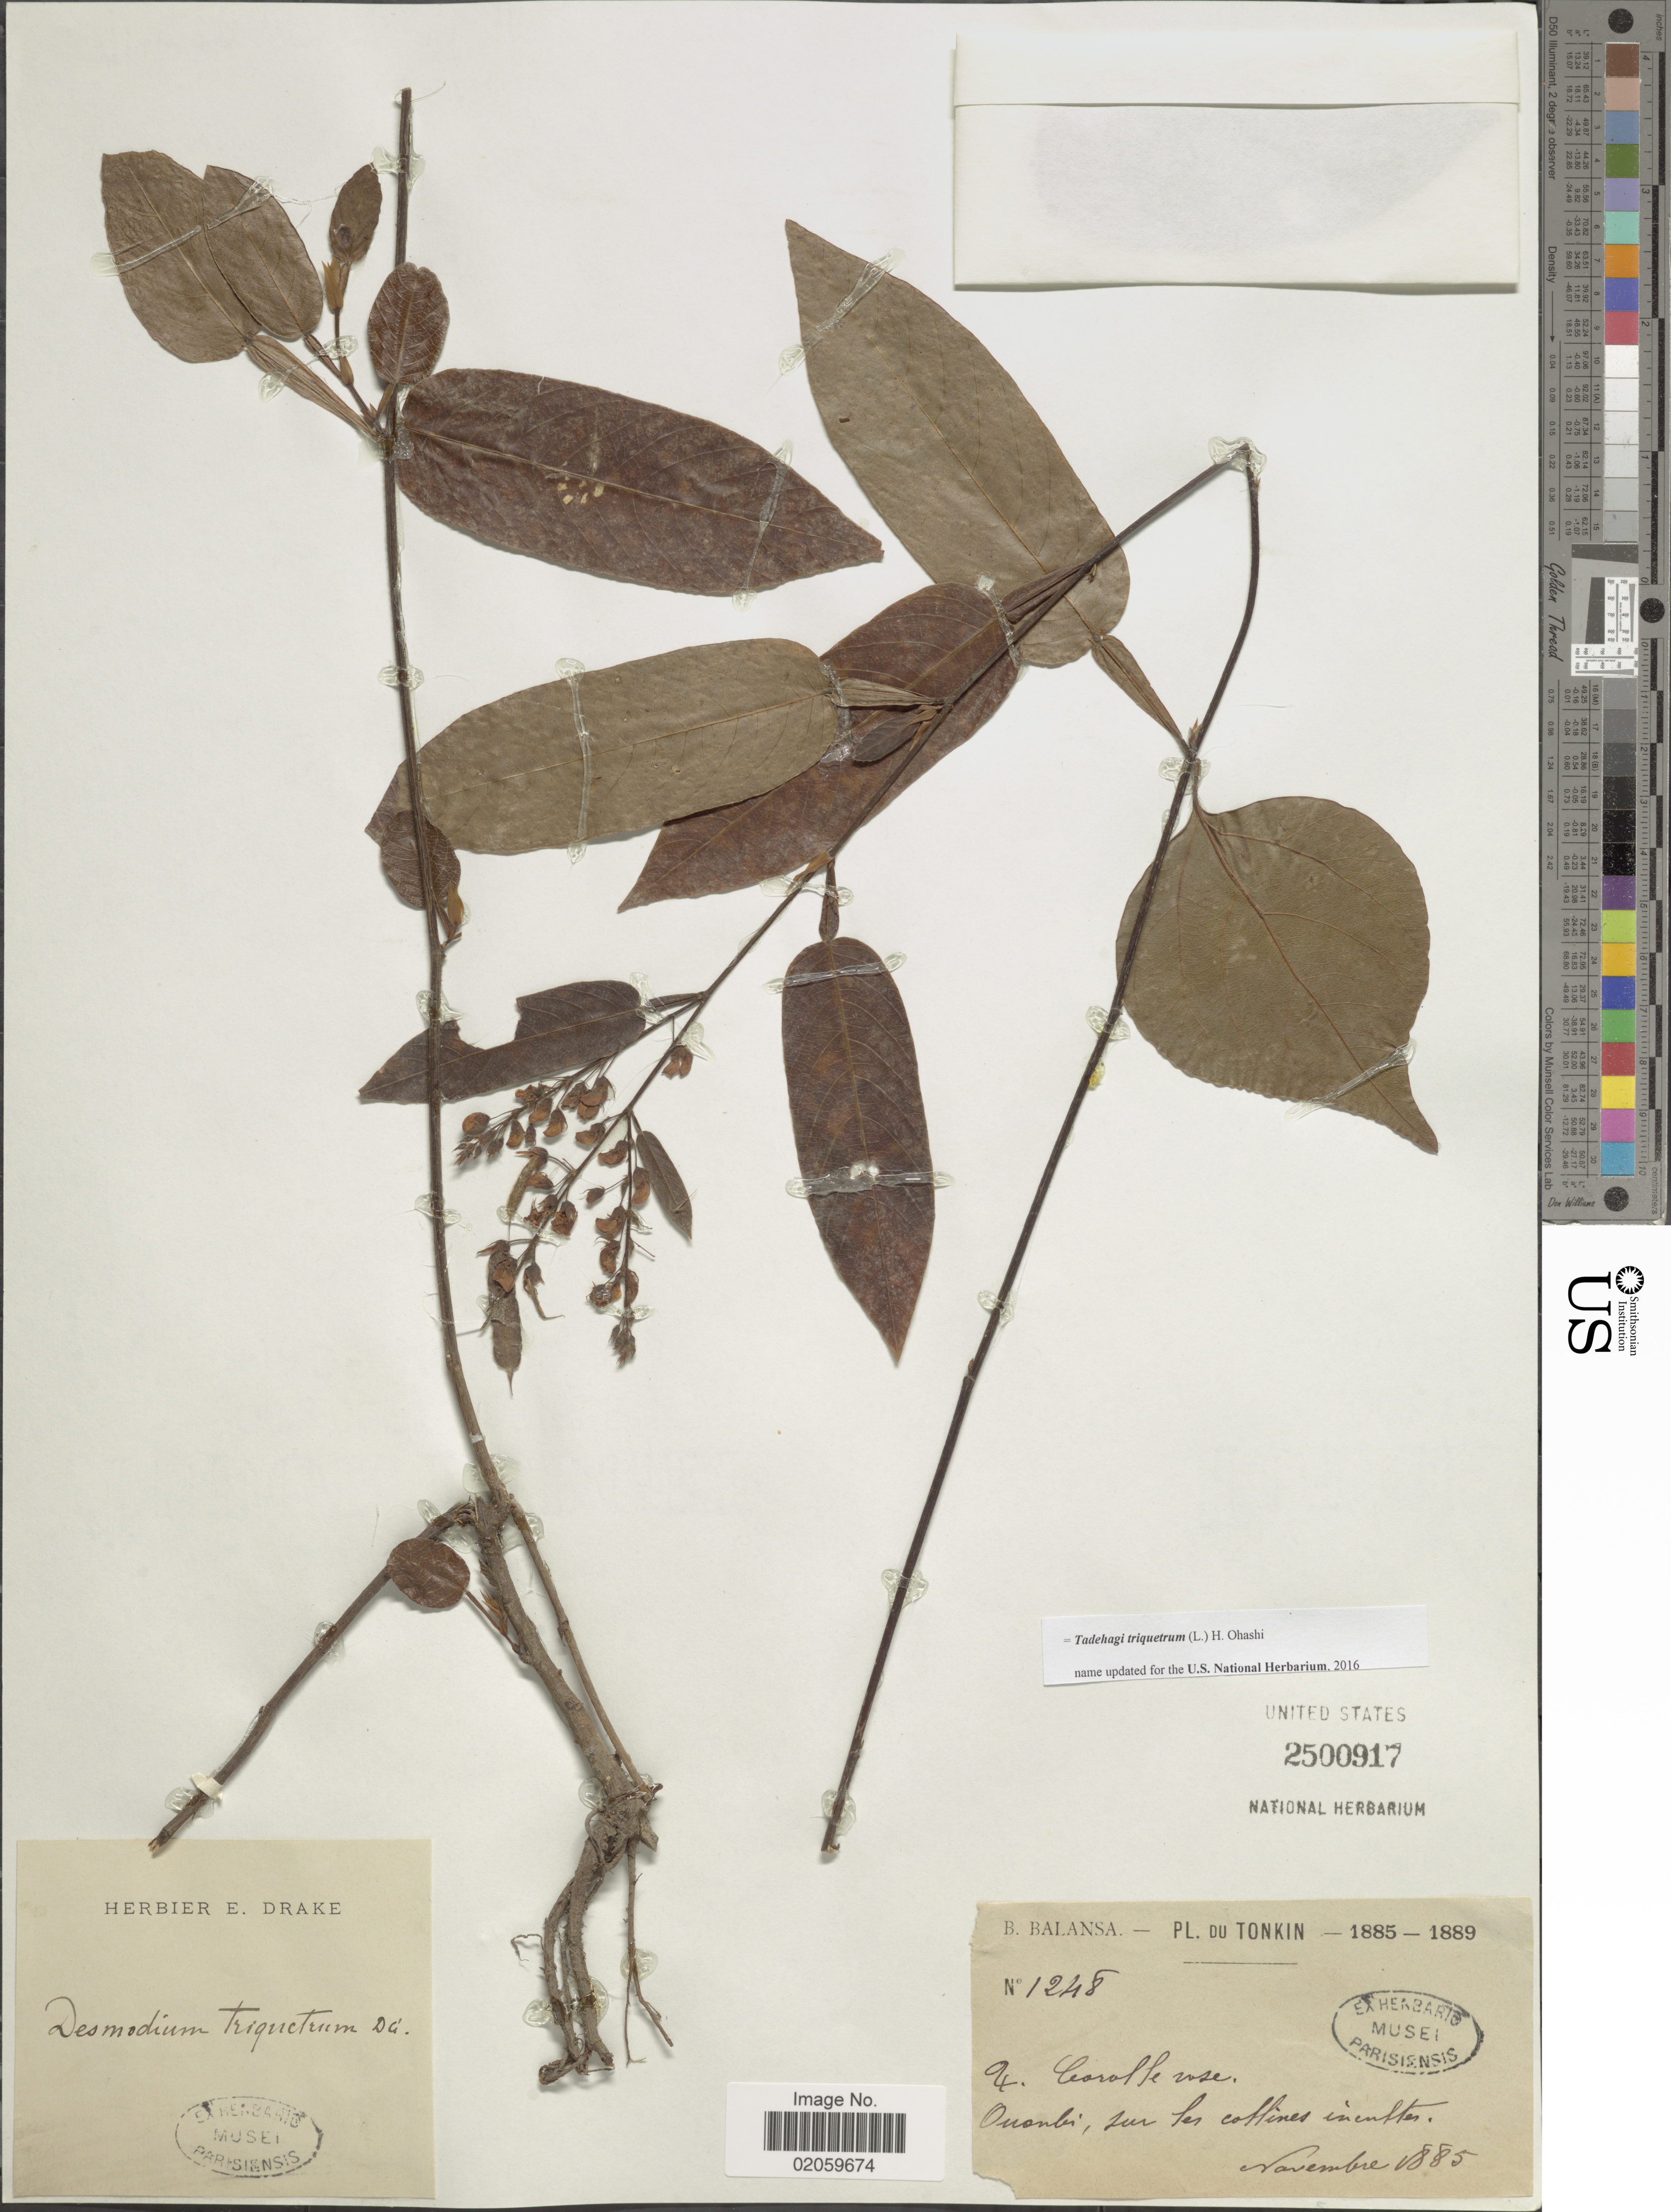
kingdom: Plantae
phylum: Tracheophyta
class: Magnoliopsida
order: Fabales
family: Fabaceae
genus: Tadehagi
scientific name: Tadehagi triquetrum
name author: (L.) H. Ohashi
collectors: B. Balansa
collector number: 1248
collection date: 1885-11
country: Vietnam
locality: Tonkin, Ousubi [interpreted]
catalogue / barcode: US 2500917